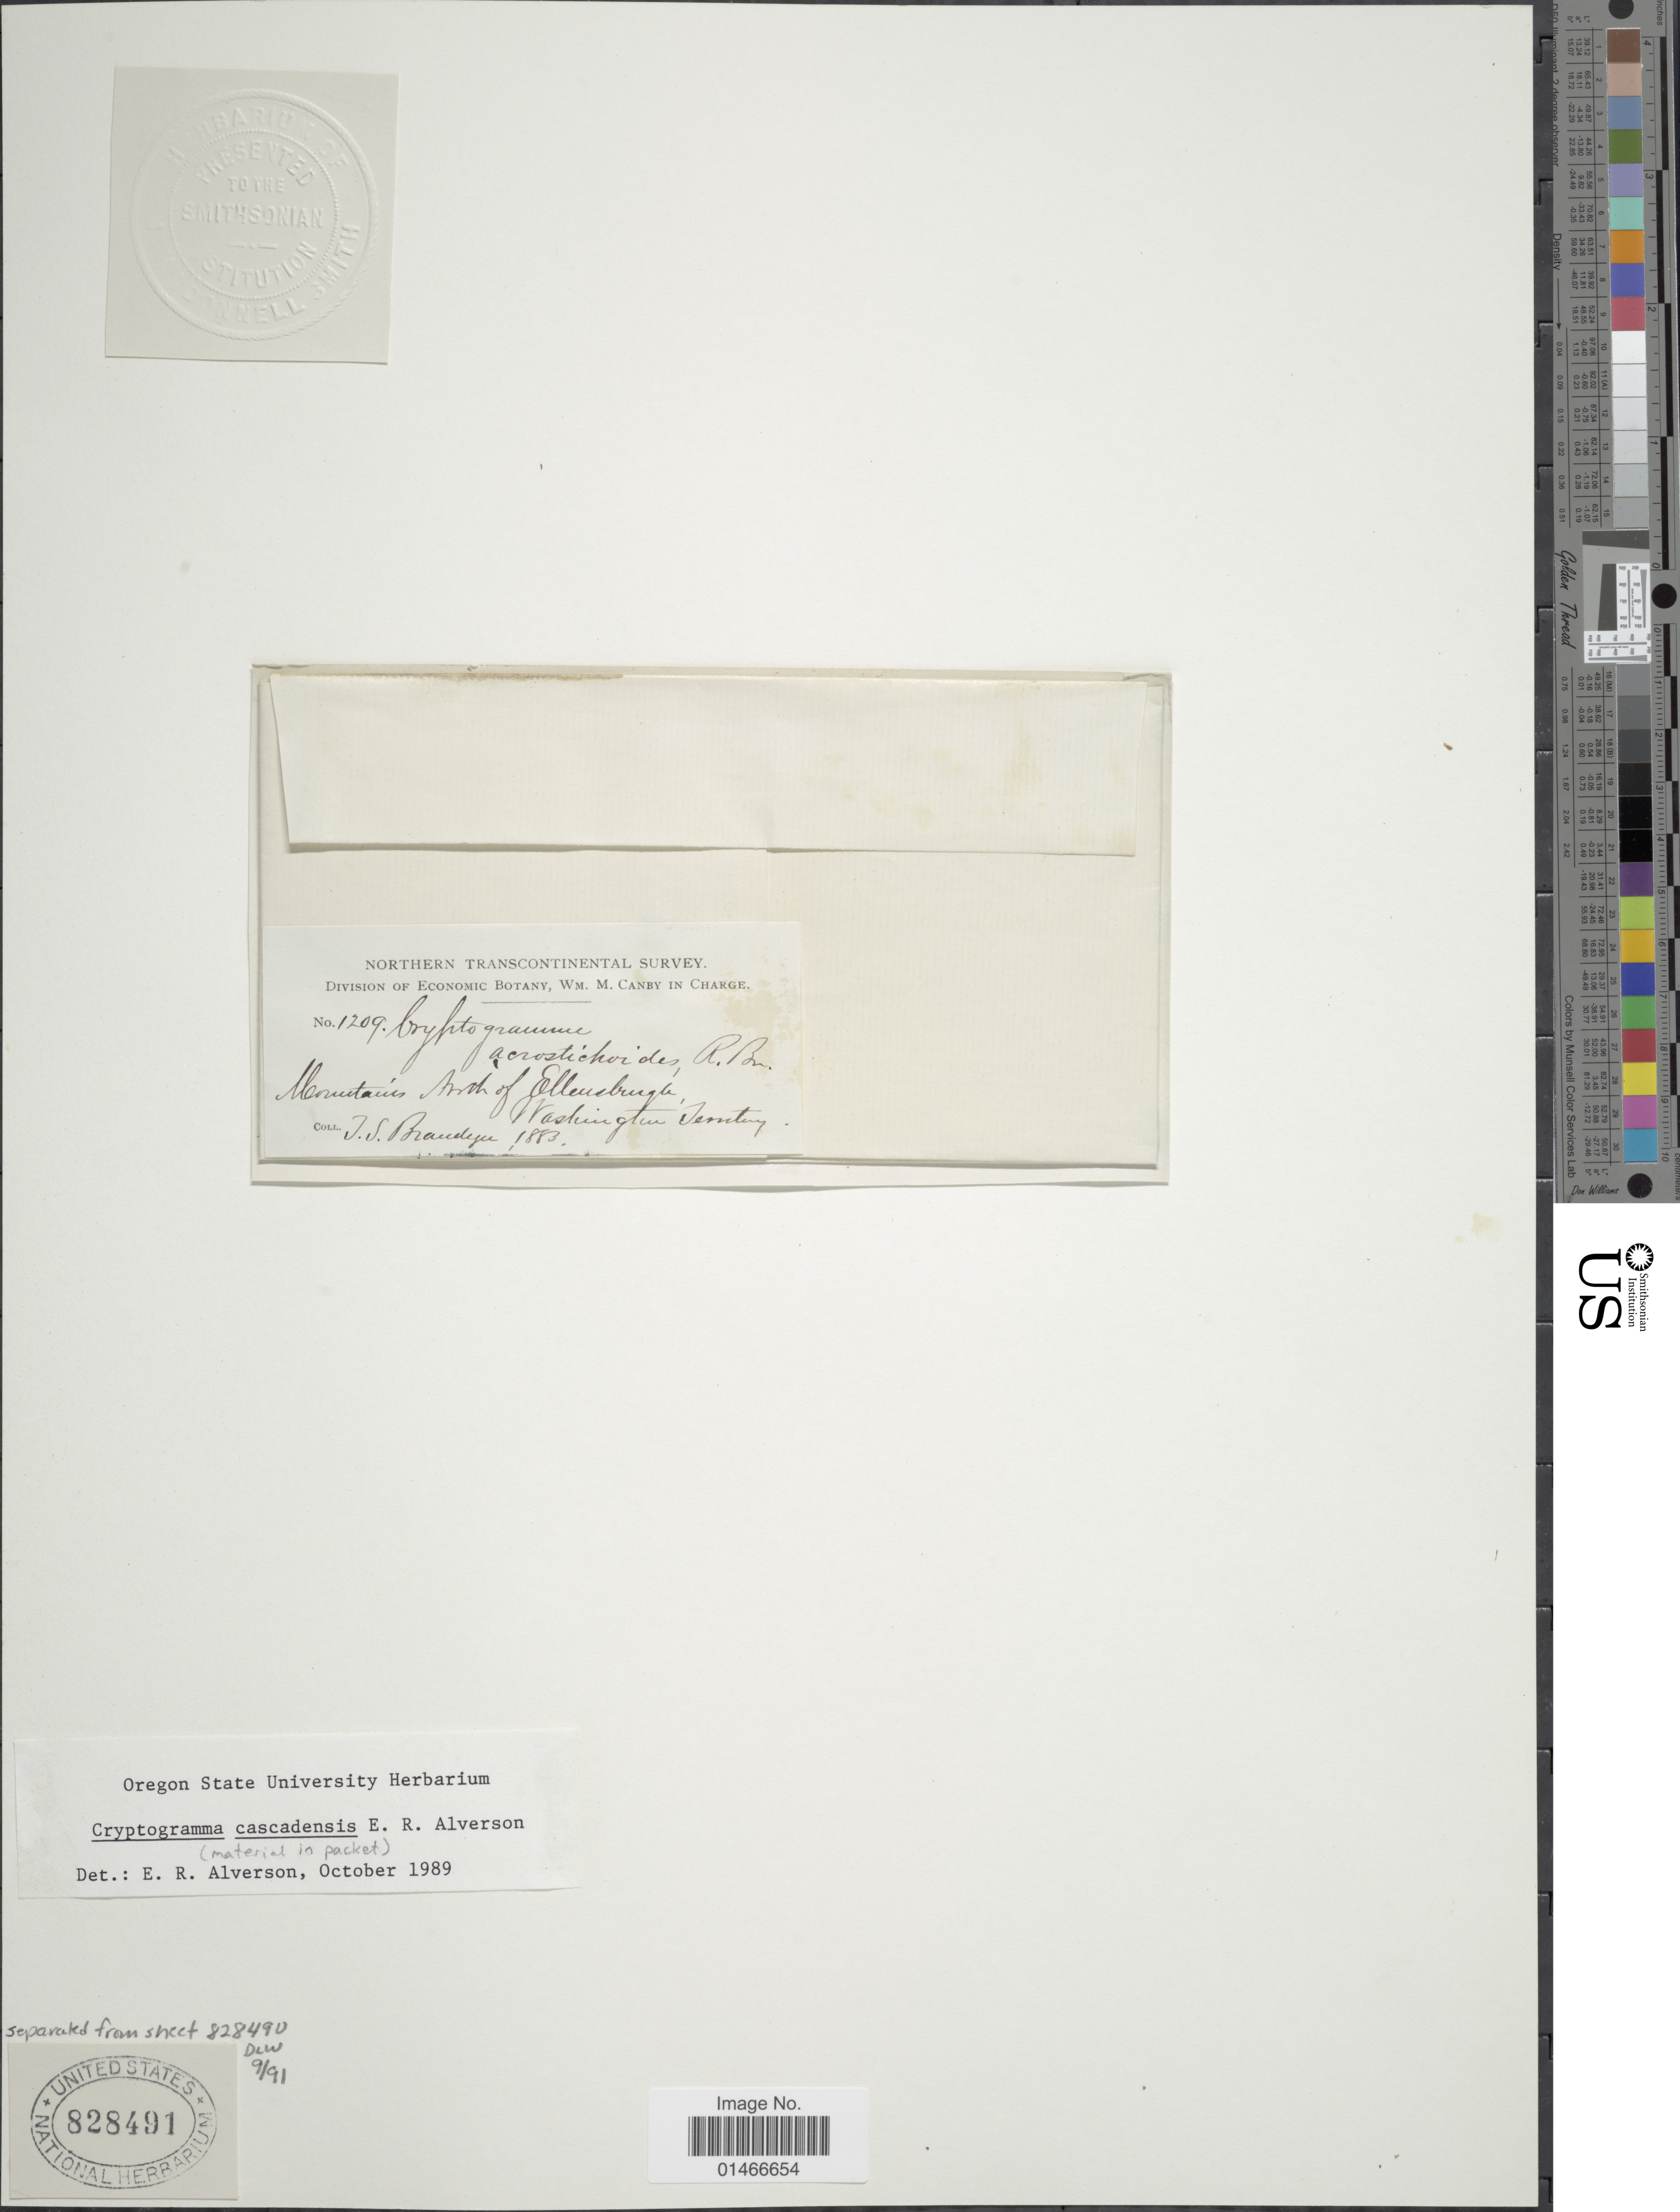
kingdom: Plantae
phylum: Tracheophyta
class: Polypodiopsida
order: Polypodiales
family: Pteridaceae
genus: Cryptogramma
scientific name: Cryptogramma cascadensis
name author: Alverson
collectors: J. S. Brandegee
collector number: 1209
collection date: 1883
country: United States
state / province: Washington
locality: Mountains North of Ellensburgh. Washington Territory.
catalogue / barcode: US 828491